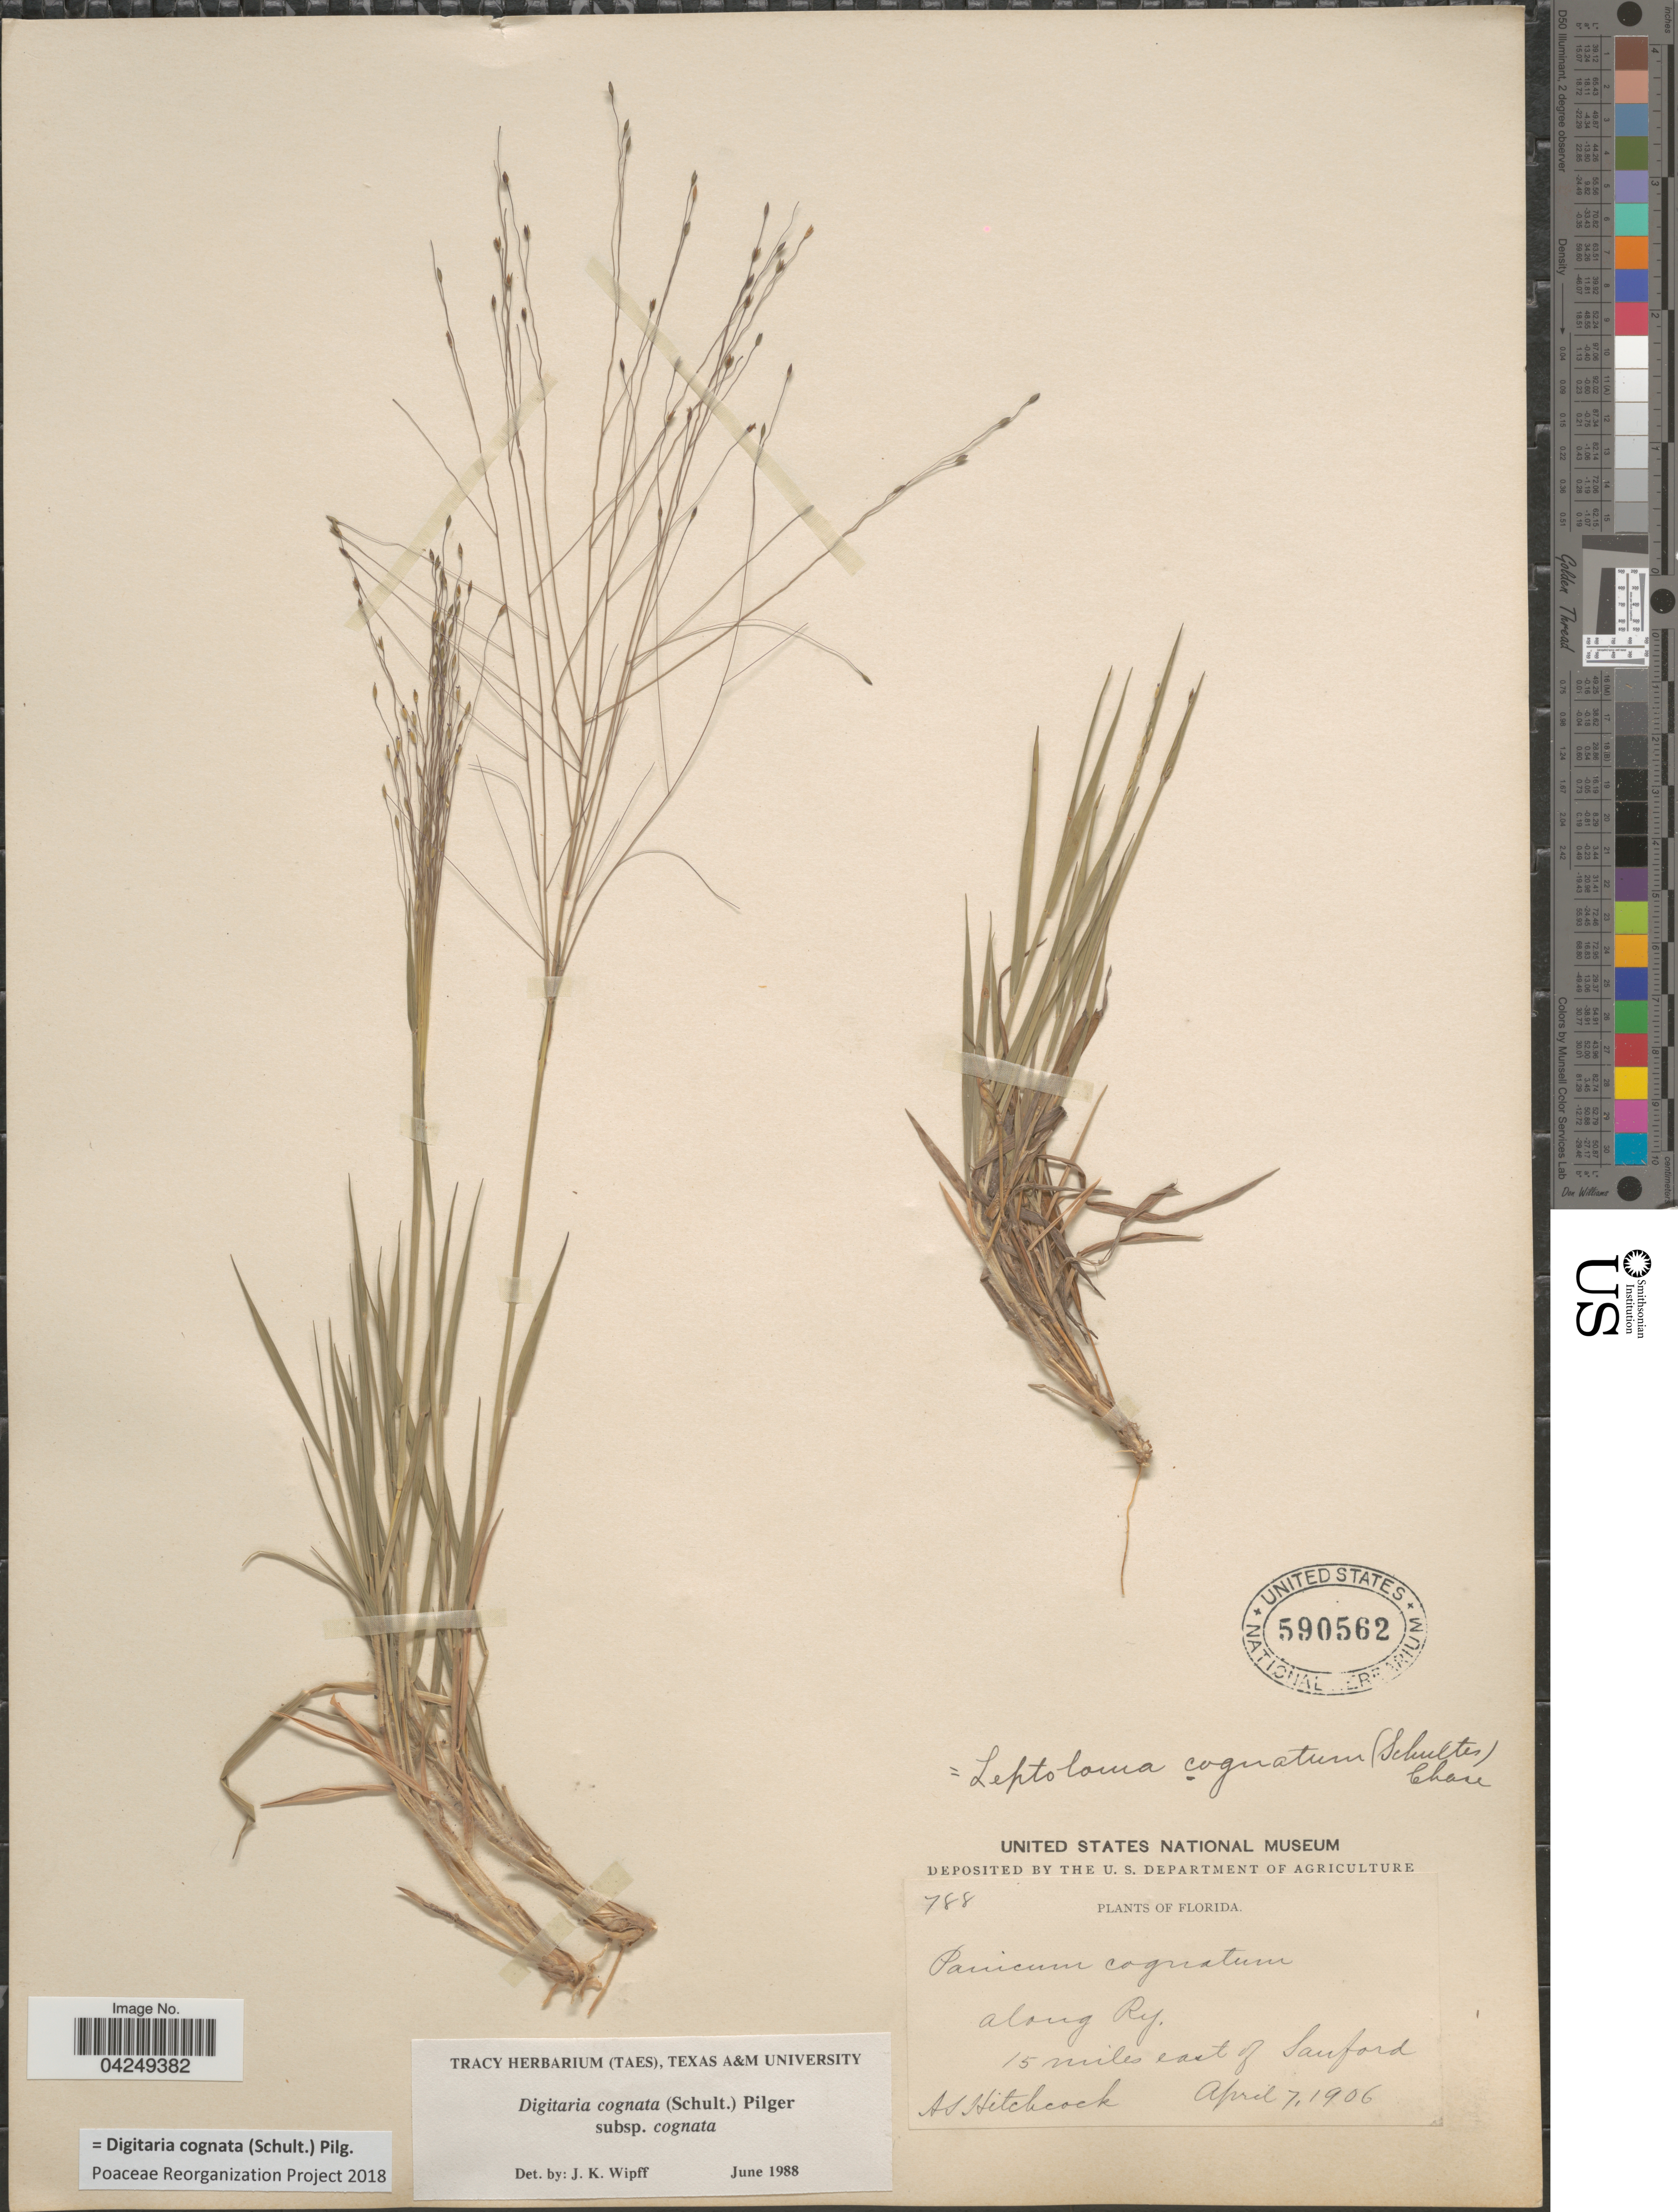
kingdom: Plantae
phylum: Tracheophyta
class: Liliopsida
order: Poales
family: Poaceae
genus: Digitaria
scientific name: Digitaria cognata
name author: (Scult.) Pilg.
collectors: A. S. Hitchcock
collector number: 788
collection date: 1906-04-07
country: United States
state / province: Florida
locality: Along Ry. 15 miles east of Sanford.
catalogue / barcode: US 590562